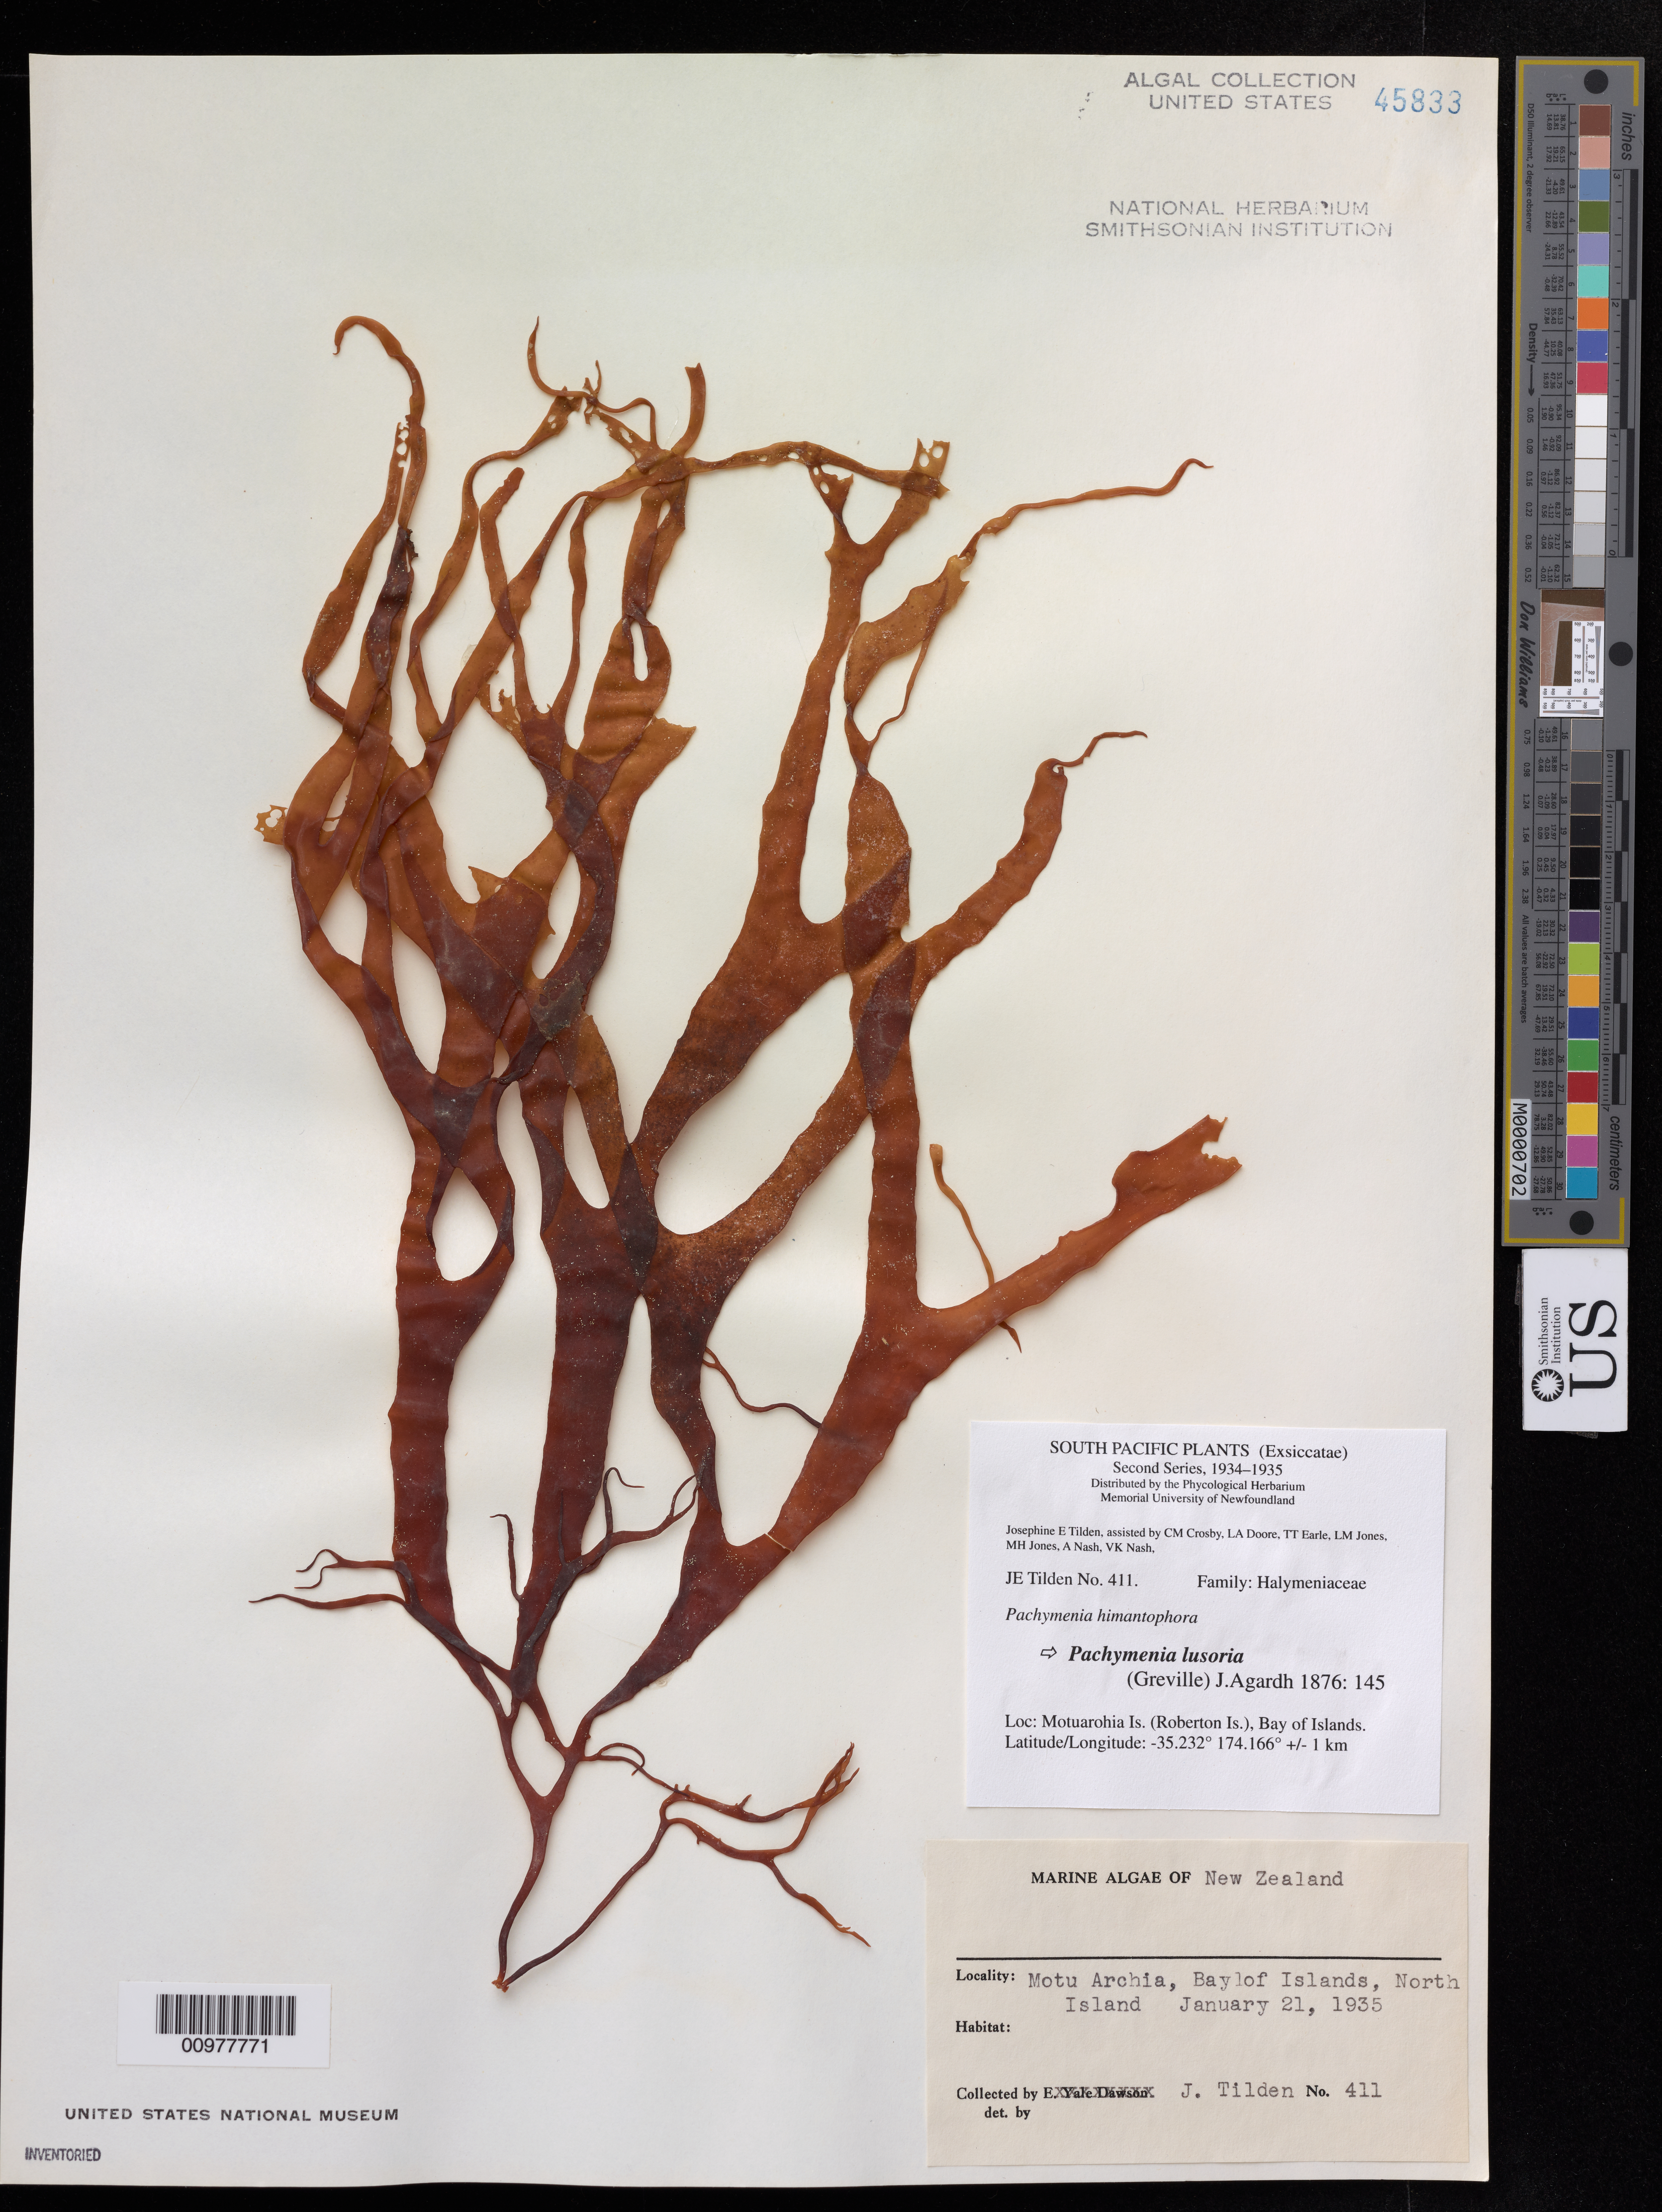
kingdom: Plantae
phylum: Rhodophyta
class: Florideophyceae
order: Halymeniales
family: Halymeniaceae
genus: Pachymenia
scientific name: Pachymenia lusoria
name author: (Greville) J. Agardh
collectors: J. E. Tilden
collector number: JET 411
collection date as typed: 21 Jan 1935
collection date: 1935-01-21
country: New Zealand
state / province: Northland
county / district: Far North District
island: North Island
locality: Motuarchia Is. (RobertonIs.), Bay of Islands.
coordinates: -35.232, 174.166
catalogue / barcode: US 45833